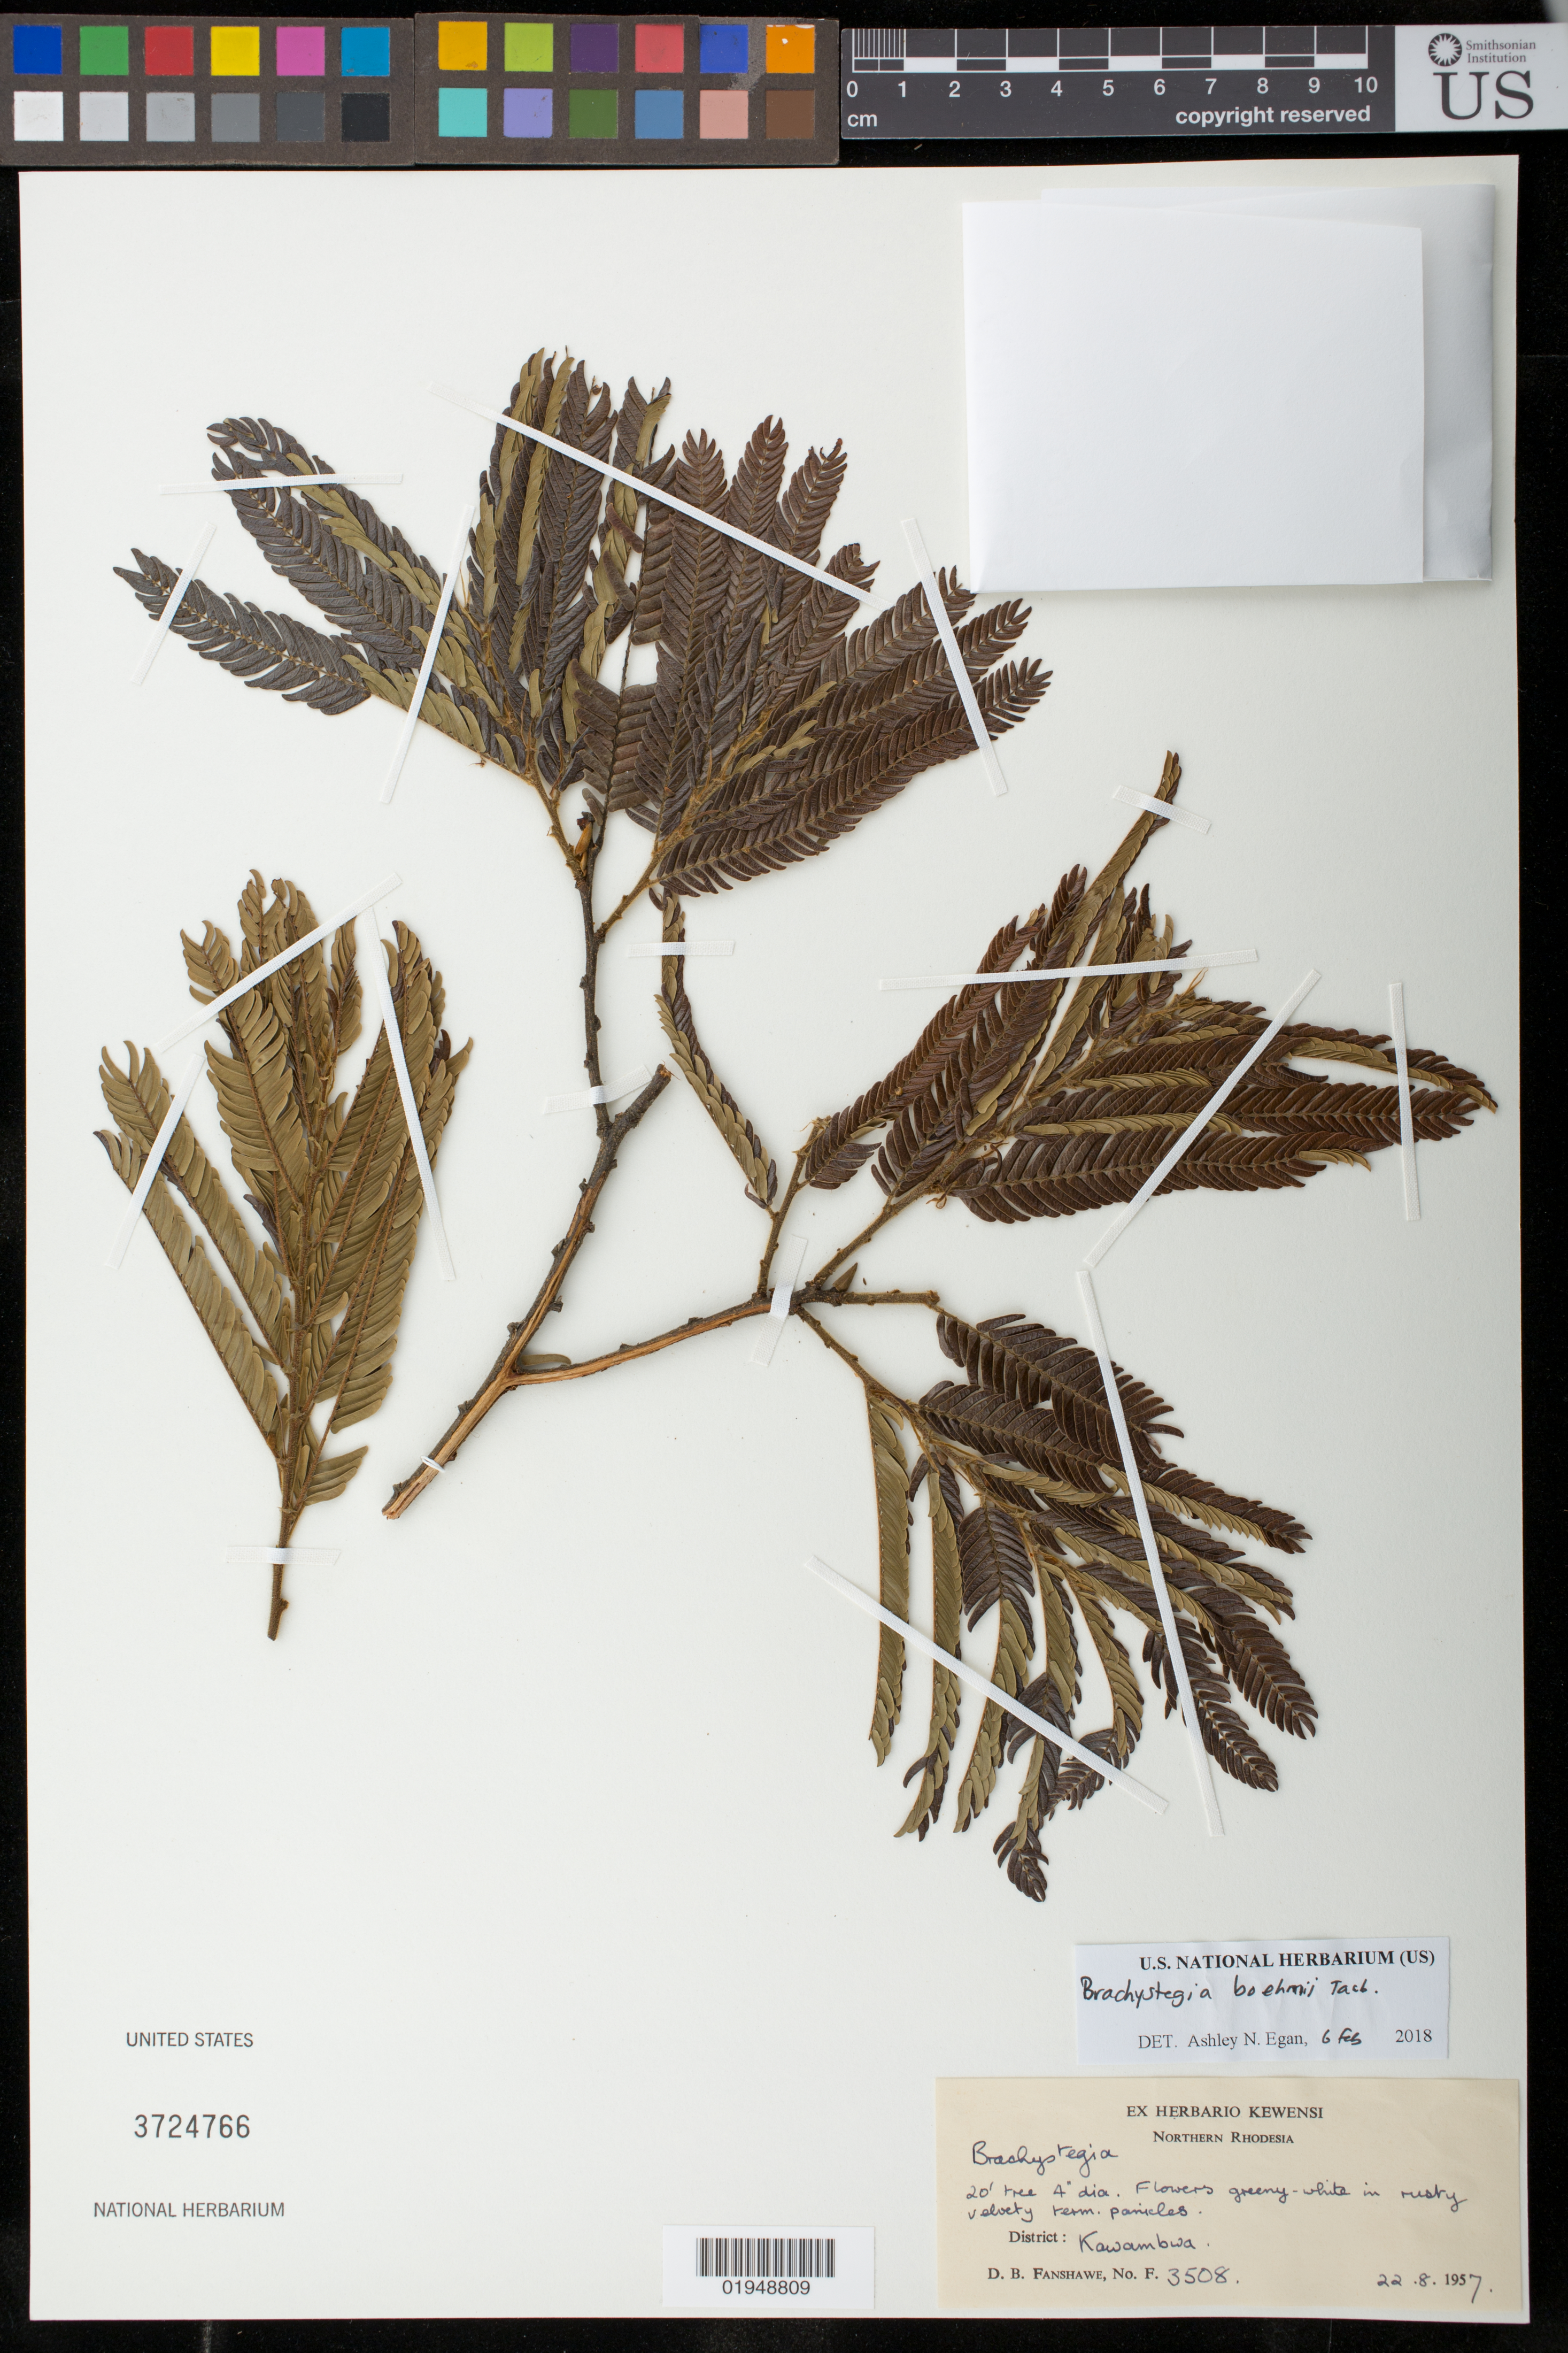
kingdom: Plantae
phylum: Tracheophyta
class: Magnoliopsida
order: Fabales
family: Fabaceae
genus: Brachystegia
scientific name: Brachystegia boehmii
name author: Taub.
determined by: Egan, Ashley N., (US), Smithsonian Institution - National Museum of Natural History (UNITED STATES)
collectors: D. B. Fanshawe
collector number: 3508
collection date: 1957-08-22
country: Zambia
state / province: Luapula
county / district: Kawambwa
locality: Kawambwa District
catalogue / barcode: US 3724766